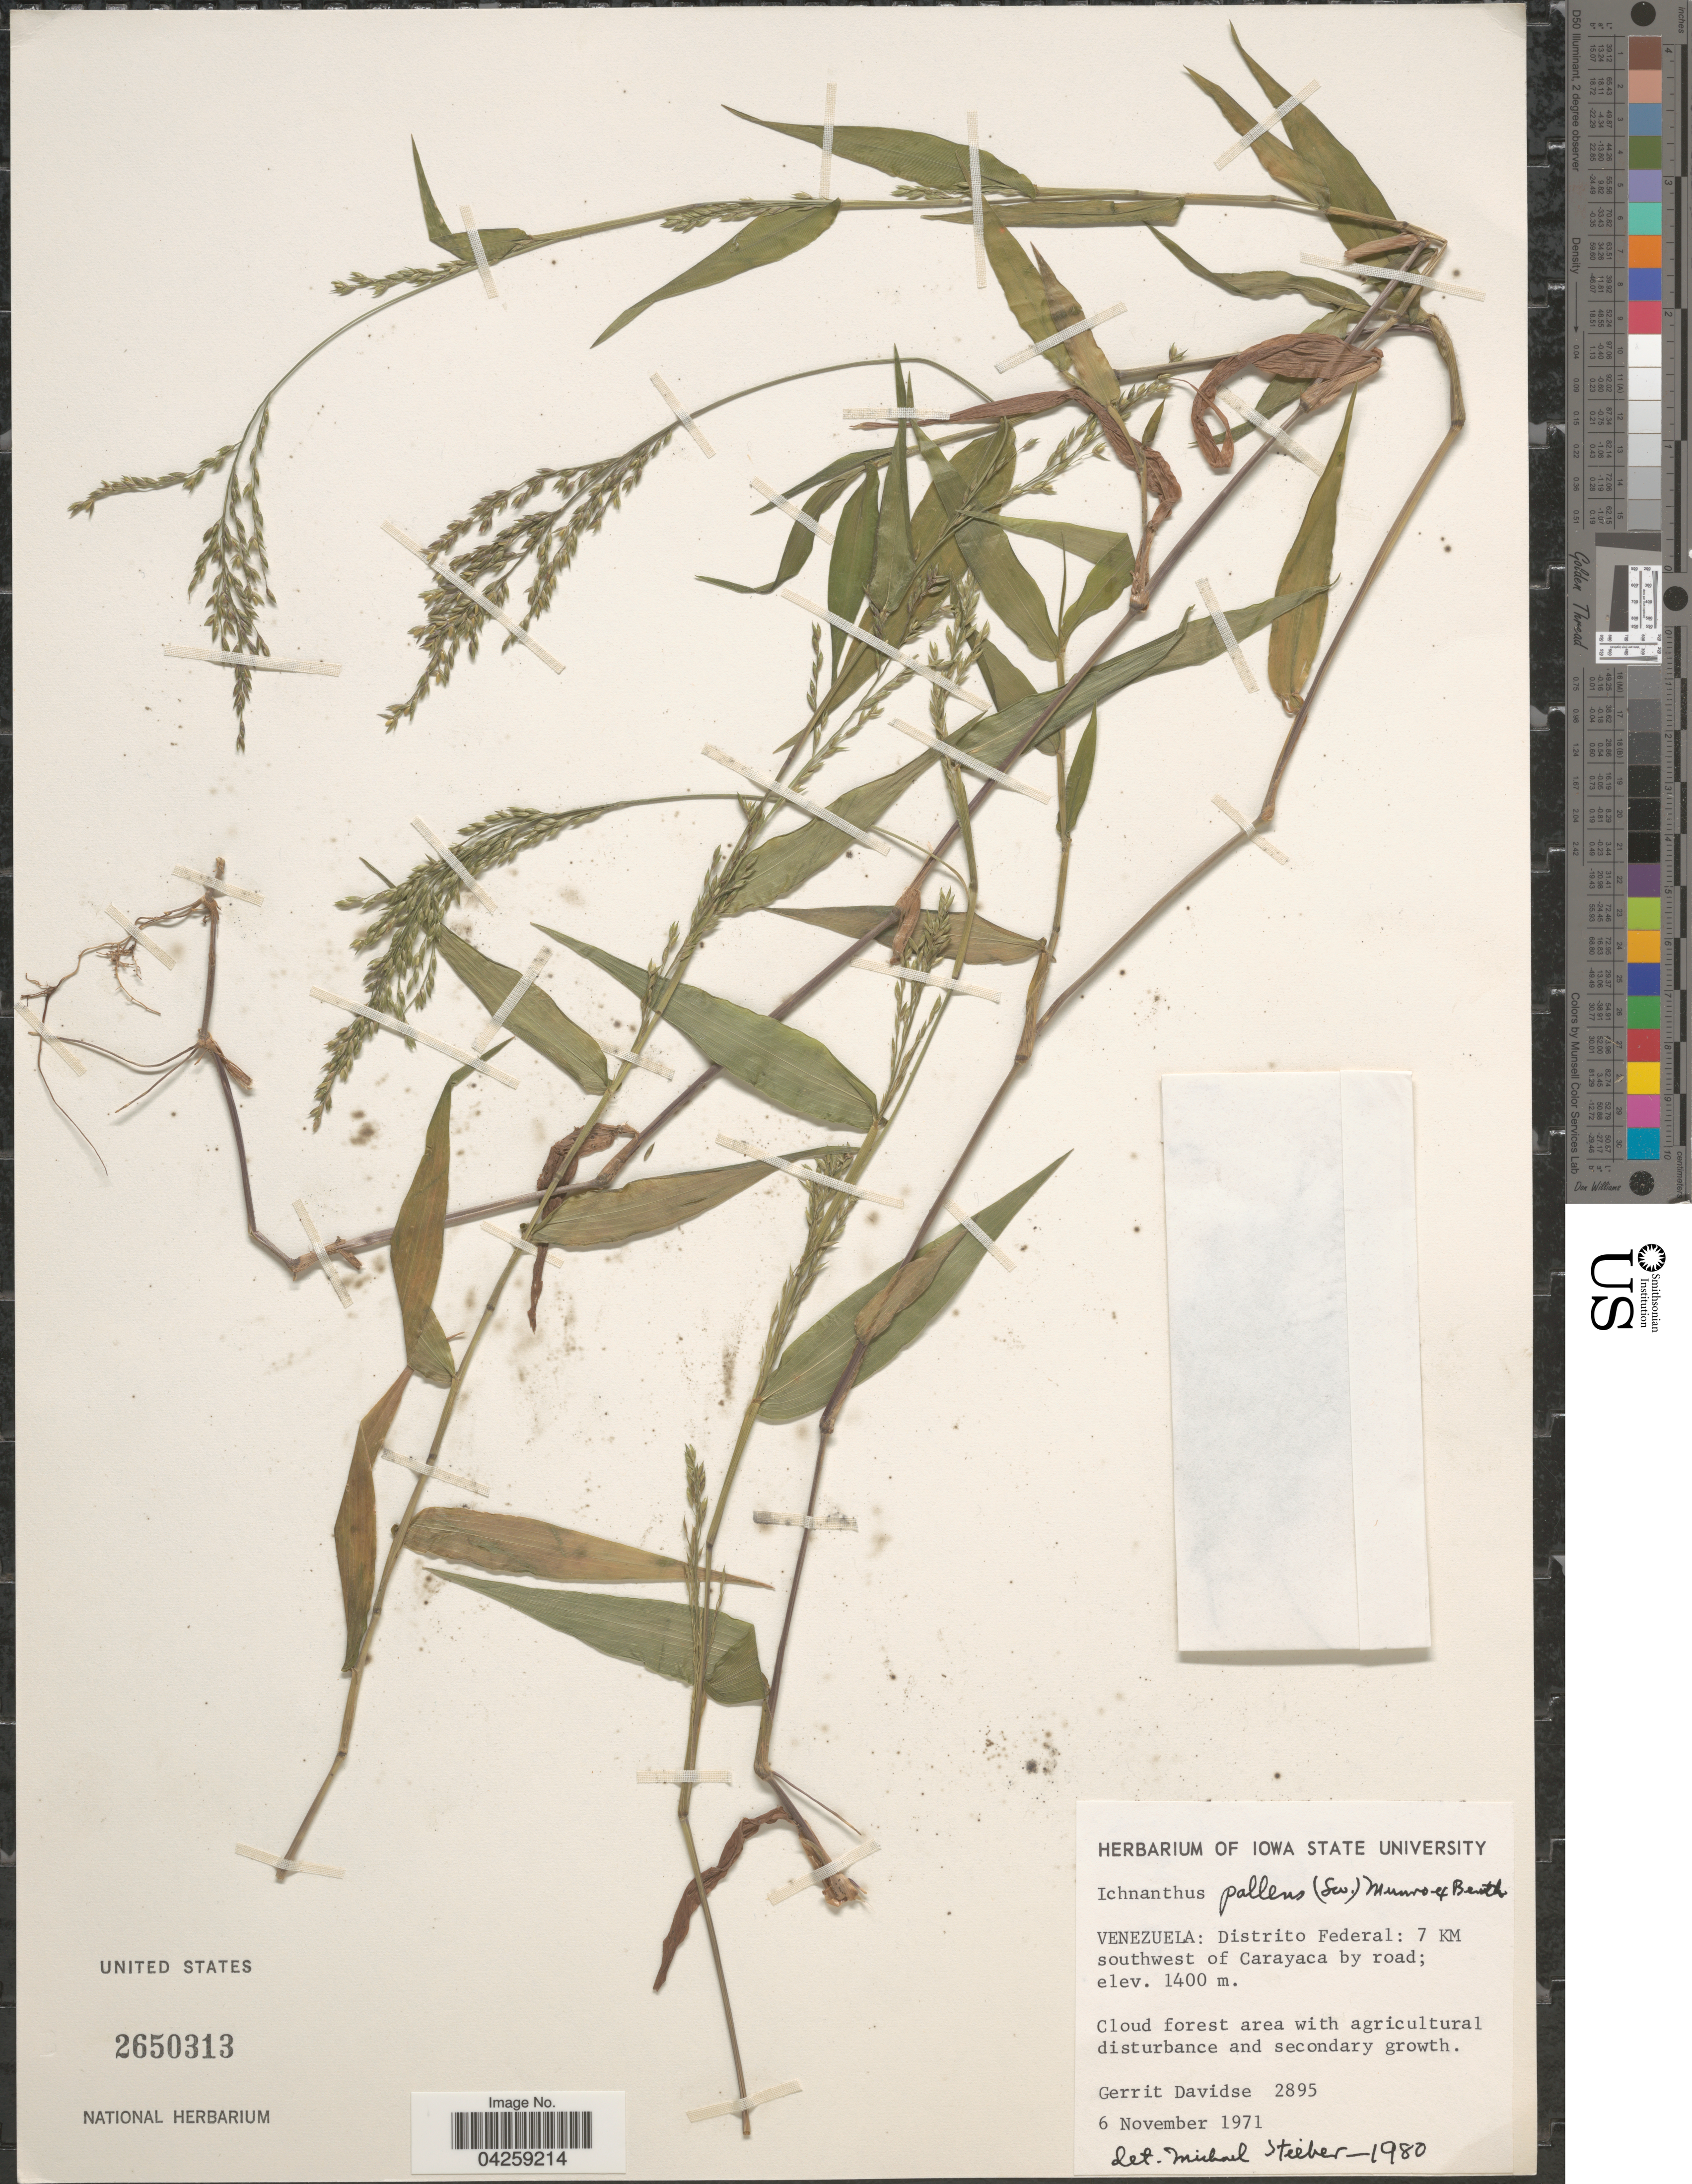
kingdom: Plantae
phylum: Tracheophyta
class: Liliopsida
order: Poales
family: Poaceae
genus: Ichnanthus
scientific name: Ichnanthus pallens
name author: (Sw.) Munro ex Benth.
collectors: G. Davidse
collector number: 2895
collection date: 1971-11-06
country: Venezuela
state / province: Distrito Federal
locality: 7 Km southwest of Carayaca by road.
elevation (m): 1400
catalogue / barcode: US 2650313